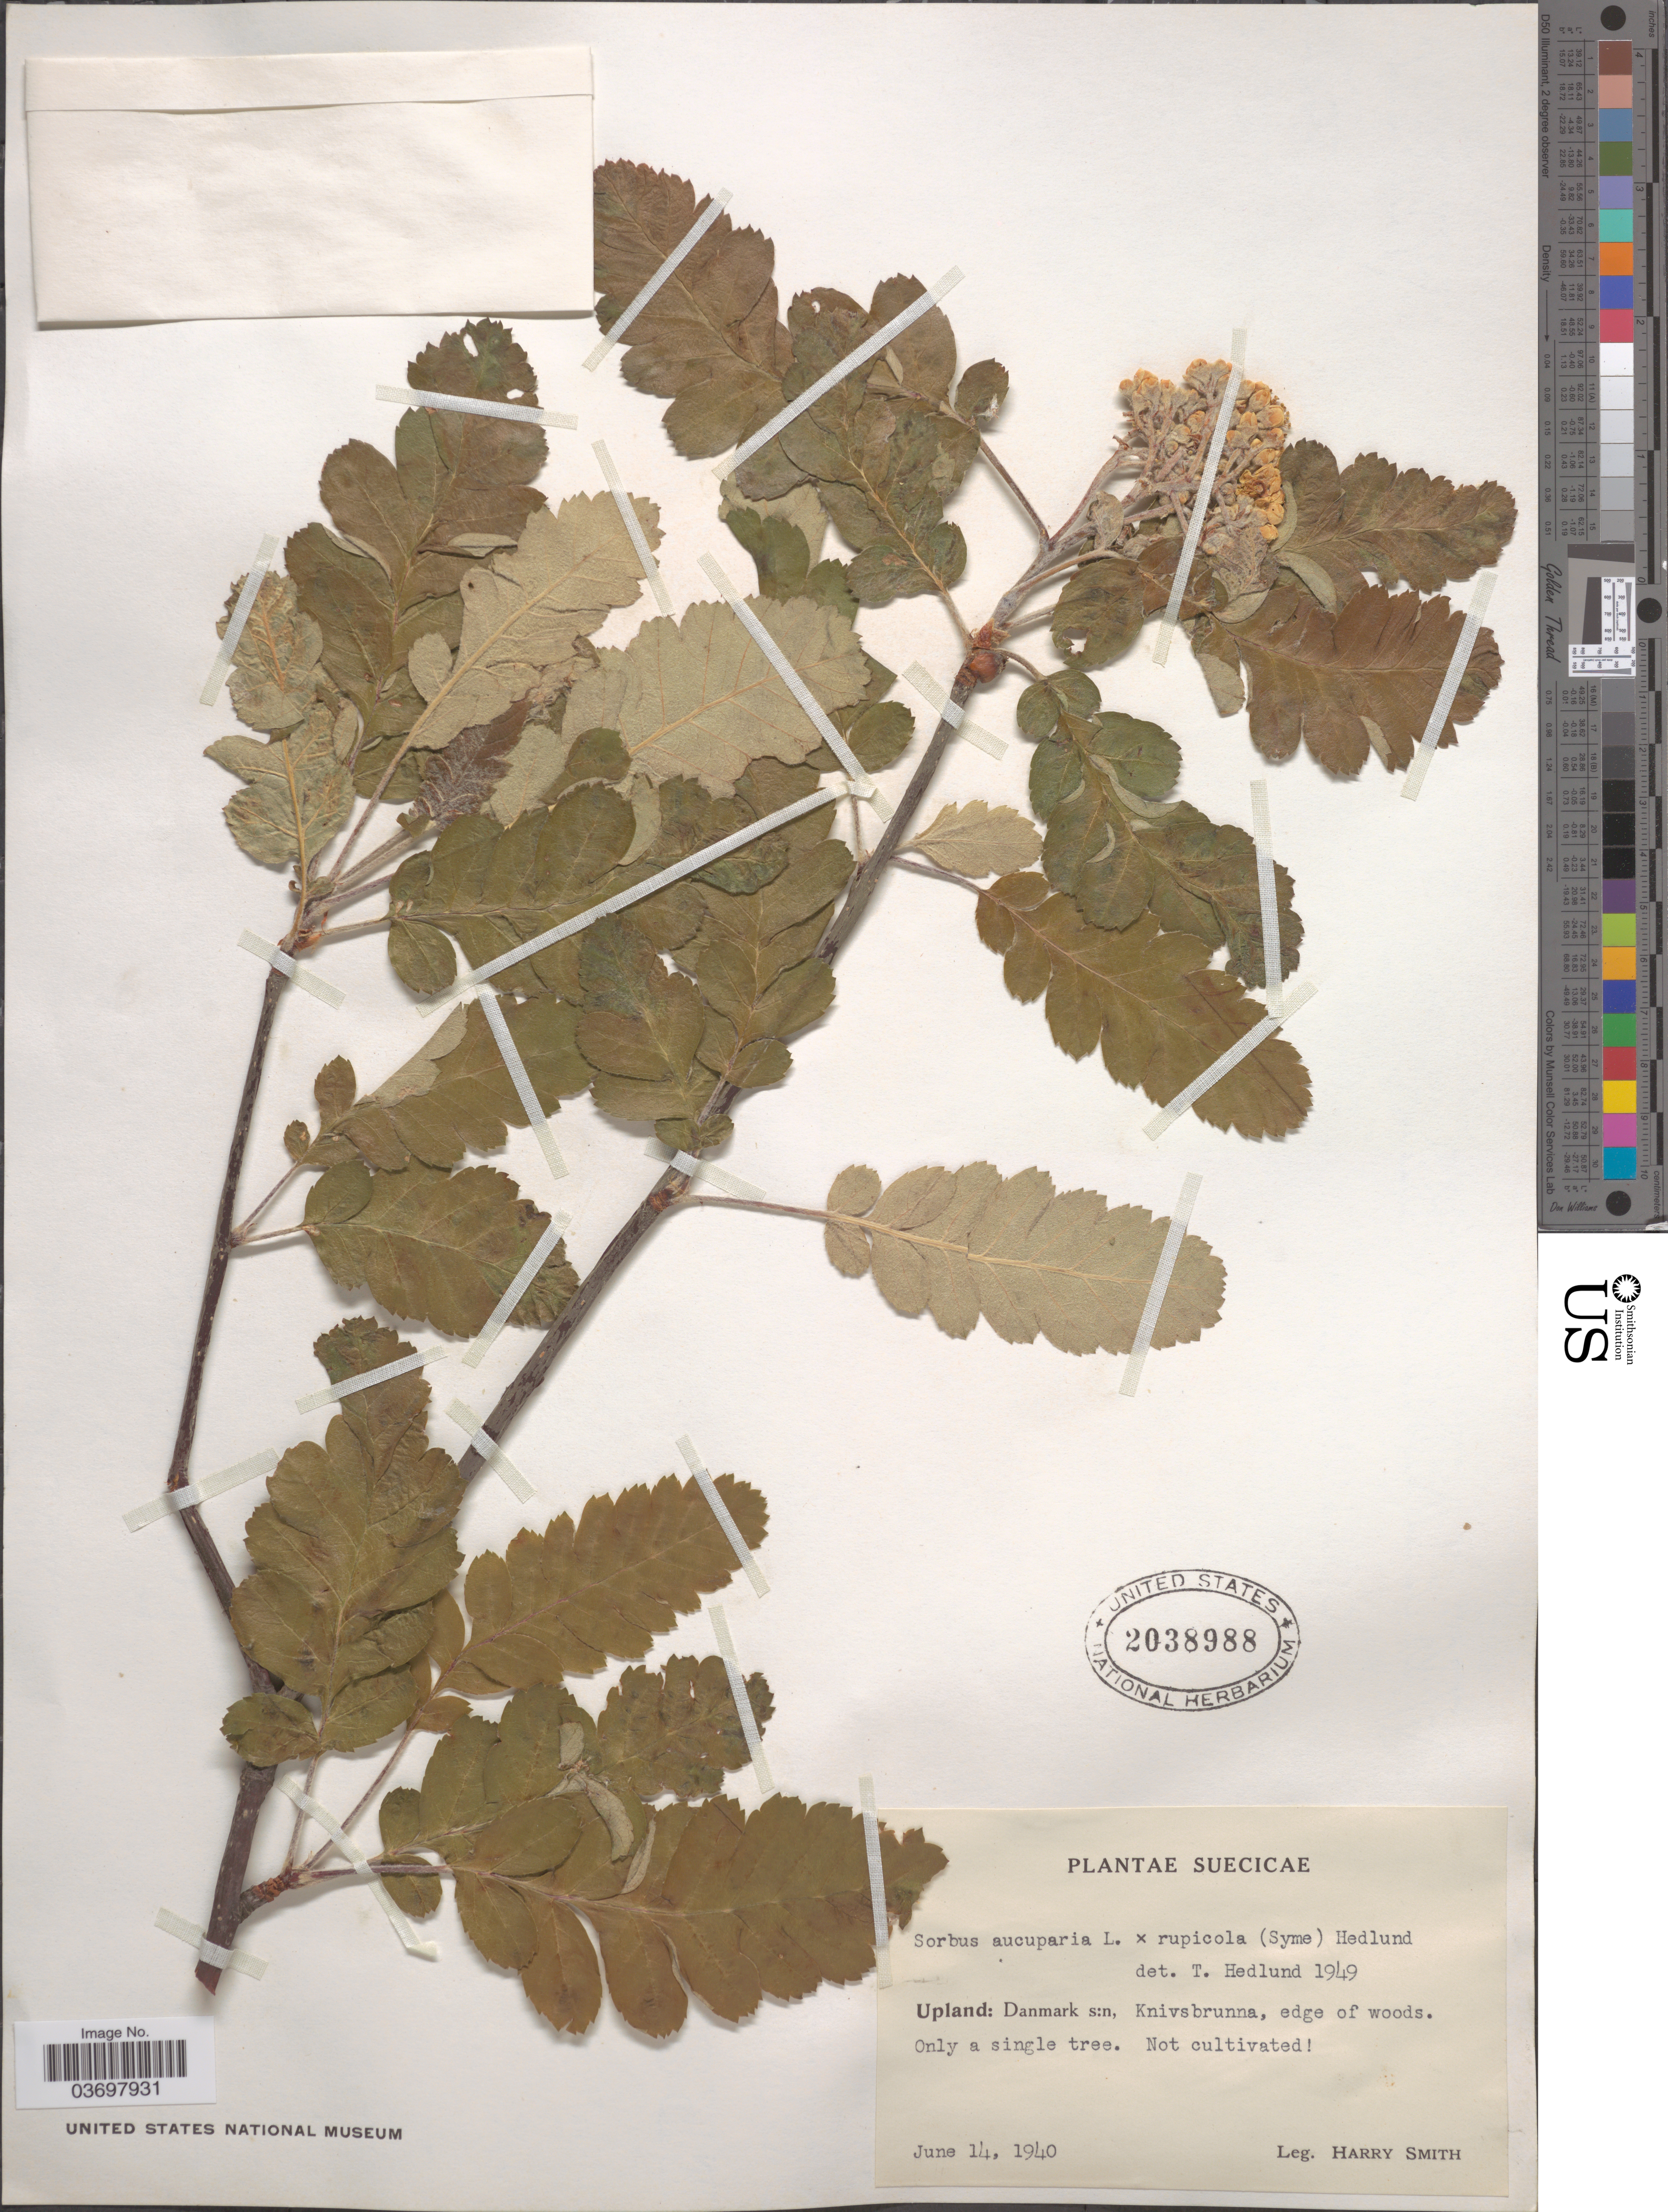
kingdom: Plantae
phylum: Tracheophyta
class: Magnoliopsida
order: Rosales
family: Rosaceae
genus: Sorbus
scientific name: Sorbus aucuparia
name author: L.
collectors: H. Smith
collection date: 1940-06-14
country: Denmark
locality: Upland: Danmark s:n, Knivsbrunna.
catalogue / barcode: US 2038988